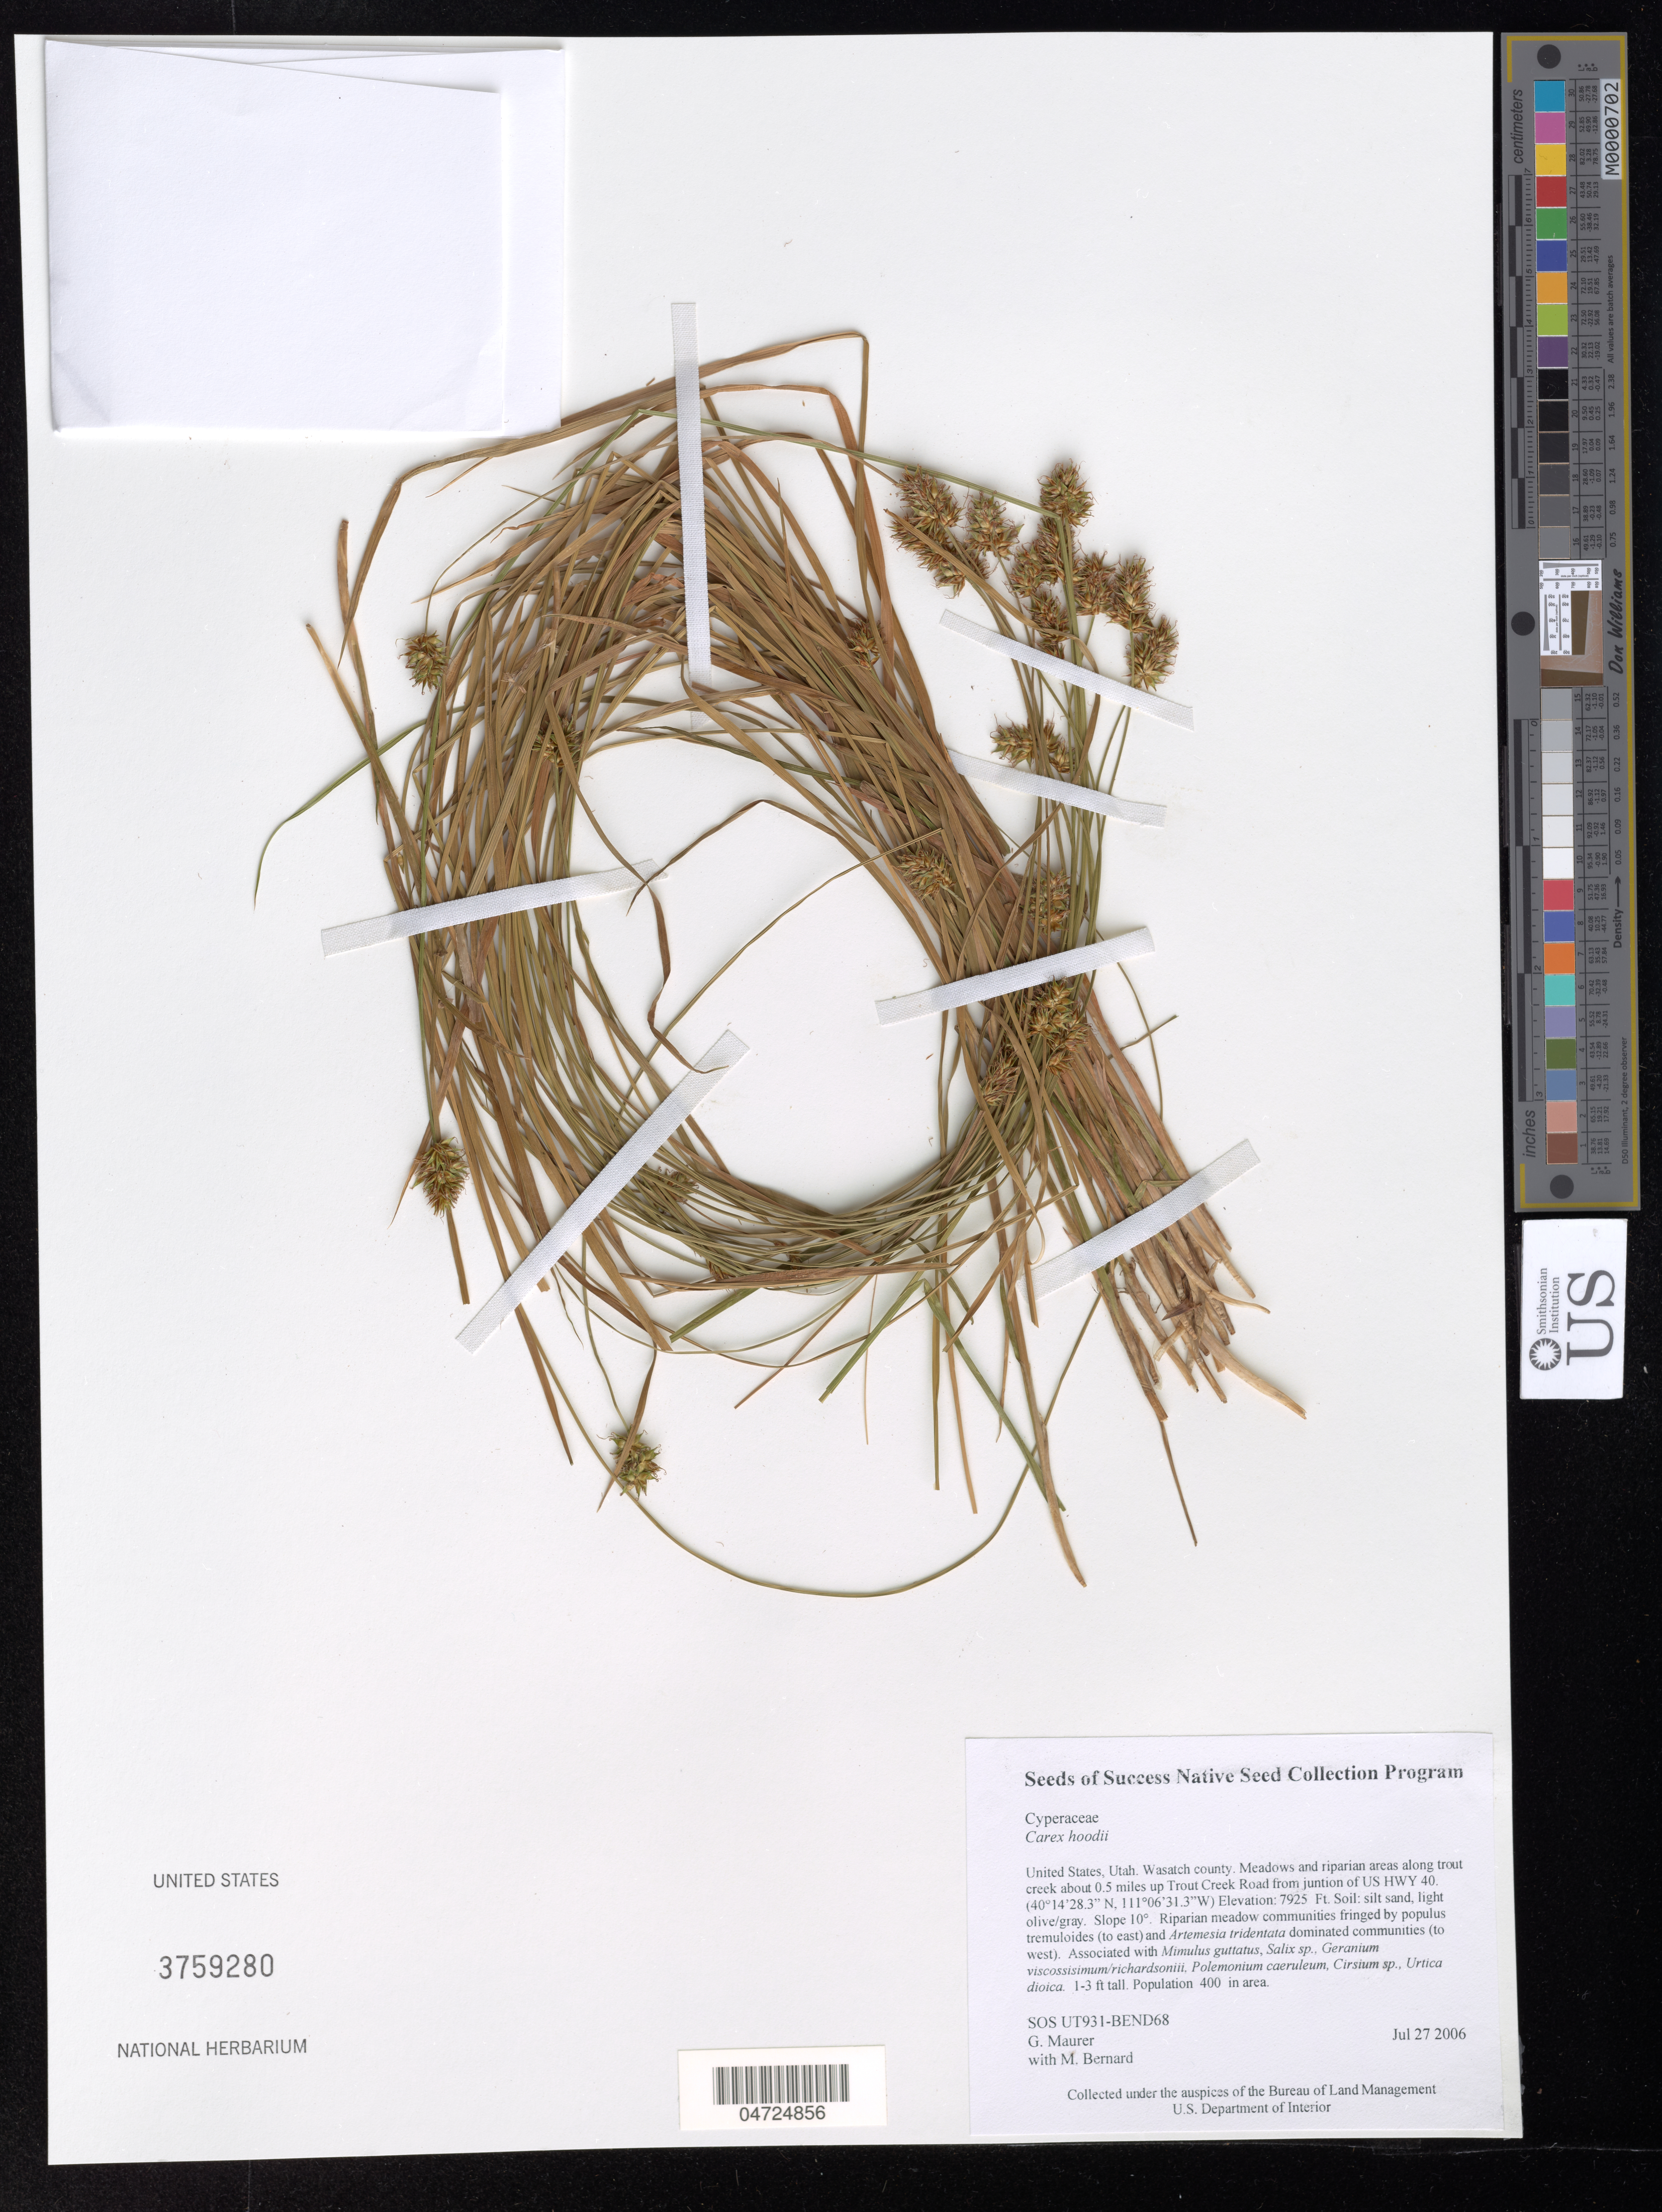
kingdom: Plantae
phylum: Tracheophyta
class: Liliopsida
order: Poales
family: Cyperaceae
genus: Carex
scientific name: Carex hoodii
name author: Boott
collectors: G. Maurer & M. Bernard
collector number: SOS UT931-BEND68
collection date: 2006-07-27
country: United States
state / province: Utah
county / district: Wasatch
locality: Wasatch county. Meadows and riparian areas along trout creek about 0.5 miles up Trout Creek Road from junction of US HWY 40.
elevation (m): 2416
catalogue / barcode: US 3759280